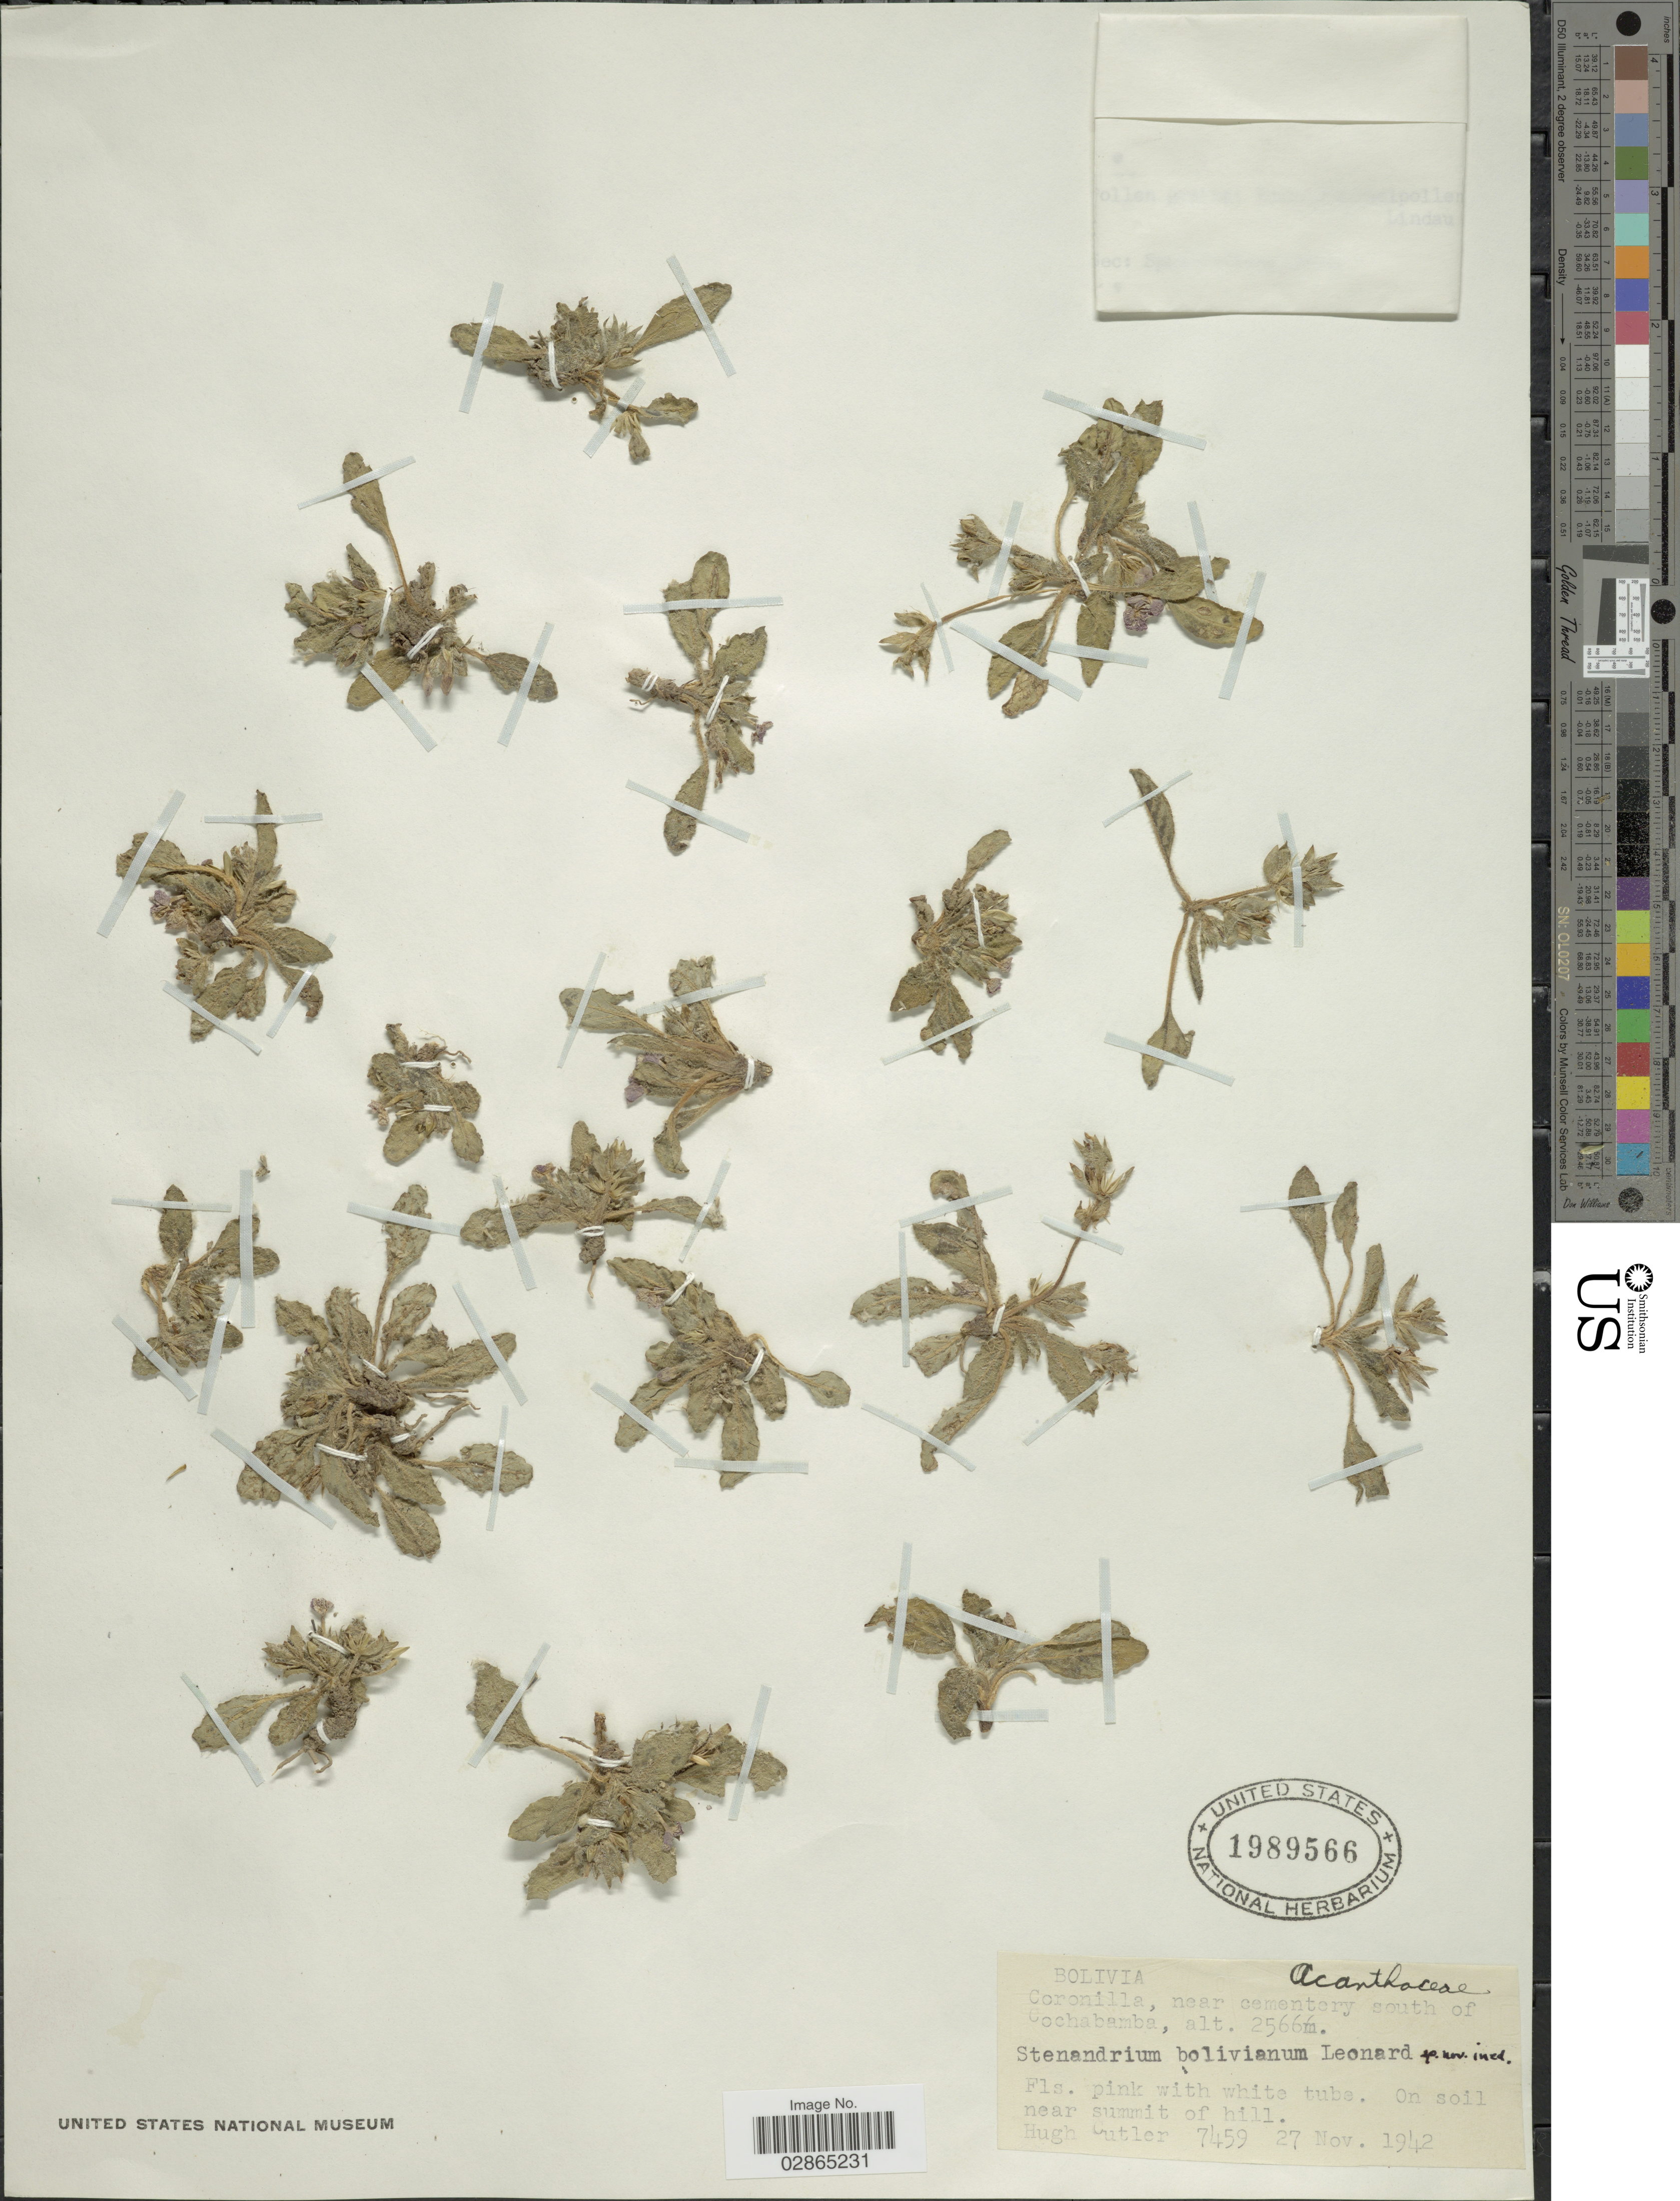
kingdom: Plantae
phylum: Tracheophyta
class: Magnoliopsida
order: Lamiales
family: Acanthaceae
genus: Stenandrium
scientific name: Stenandrium dulce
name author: (Cav.) Nees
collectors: H. C. Cutler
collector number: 7459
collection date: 1942-11-27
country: Bolivia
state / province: Cochabamba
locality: Coronilla, near cemetery south of Cochabamba.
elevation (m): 2566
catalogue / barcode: US 1989566